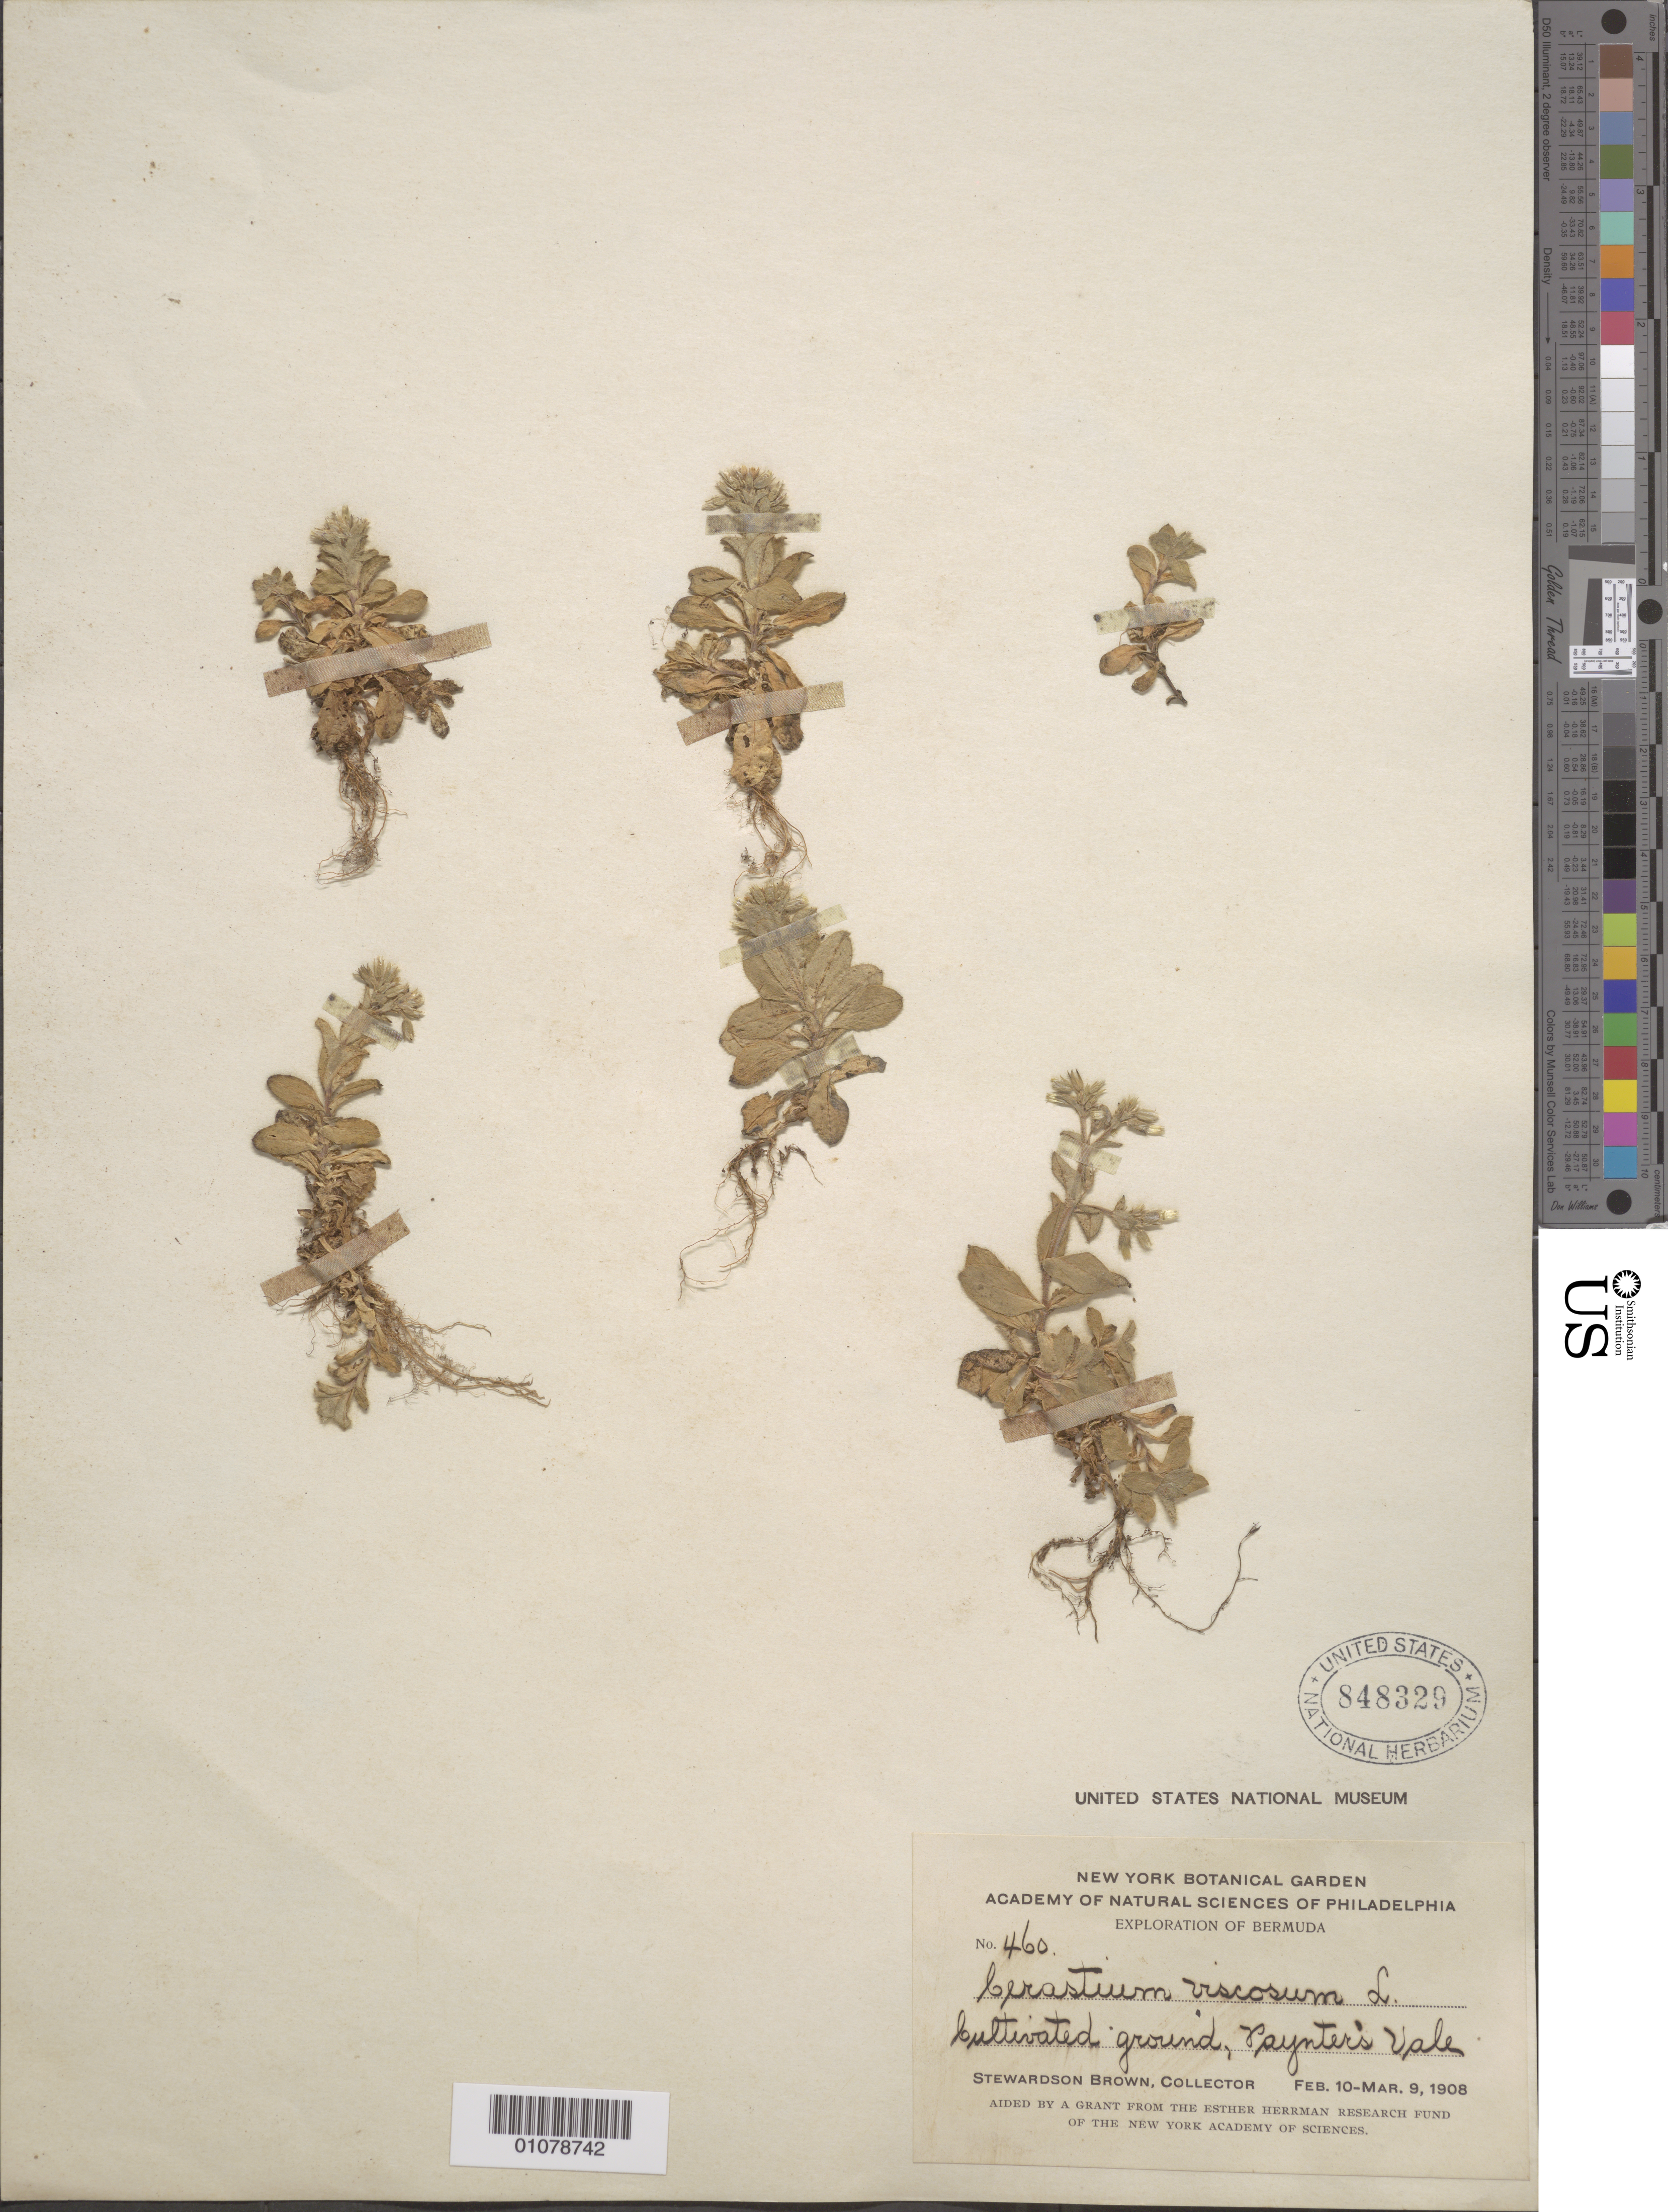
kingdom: Plantae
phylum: Tracheophyta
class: Magnoliopsida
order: Caryophyllales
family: Caryophyllaceae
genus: Cerastium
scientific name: Cerastium viscosum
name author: L.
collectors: S. Brown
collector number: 460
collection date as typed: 10 Feb 1908 to 09 Mar 1908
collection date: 1908-02-10/1908-03-09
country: Bermuda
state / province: Hamilton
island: Bermuda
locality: Paynter's Vale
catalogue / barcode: US 848329